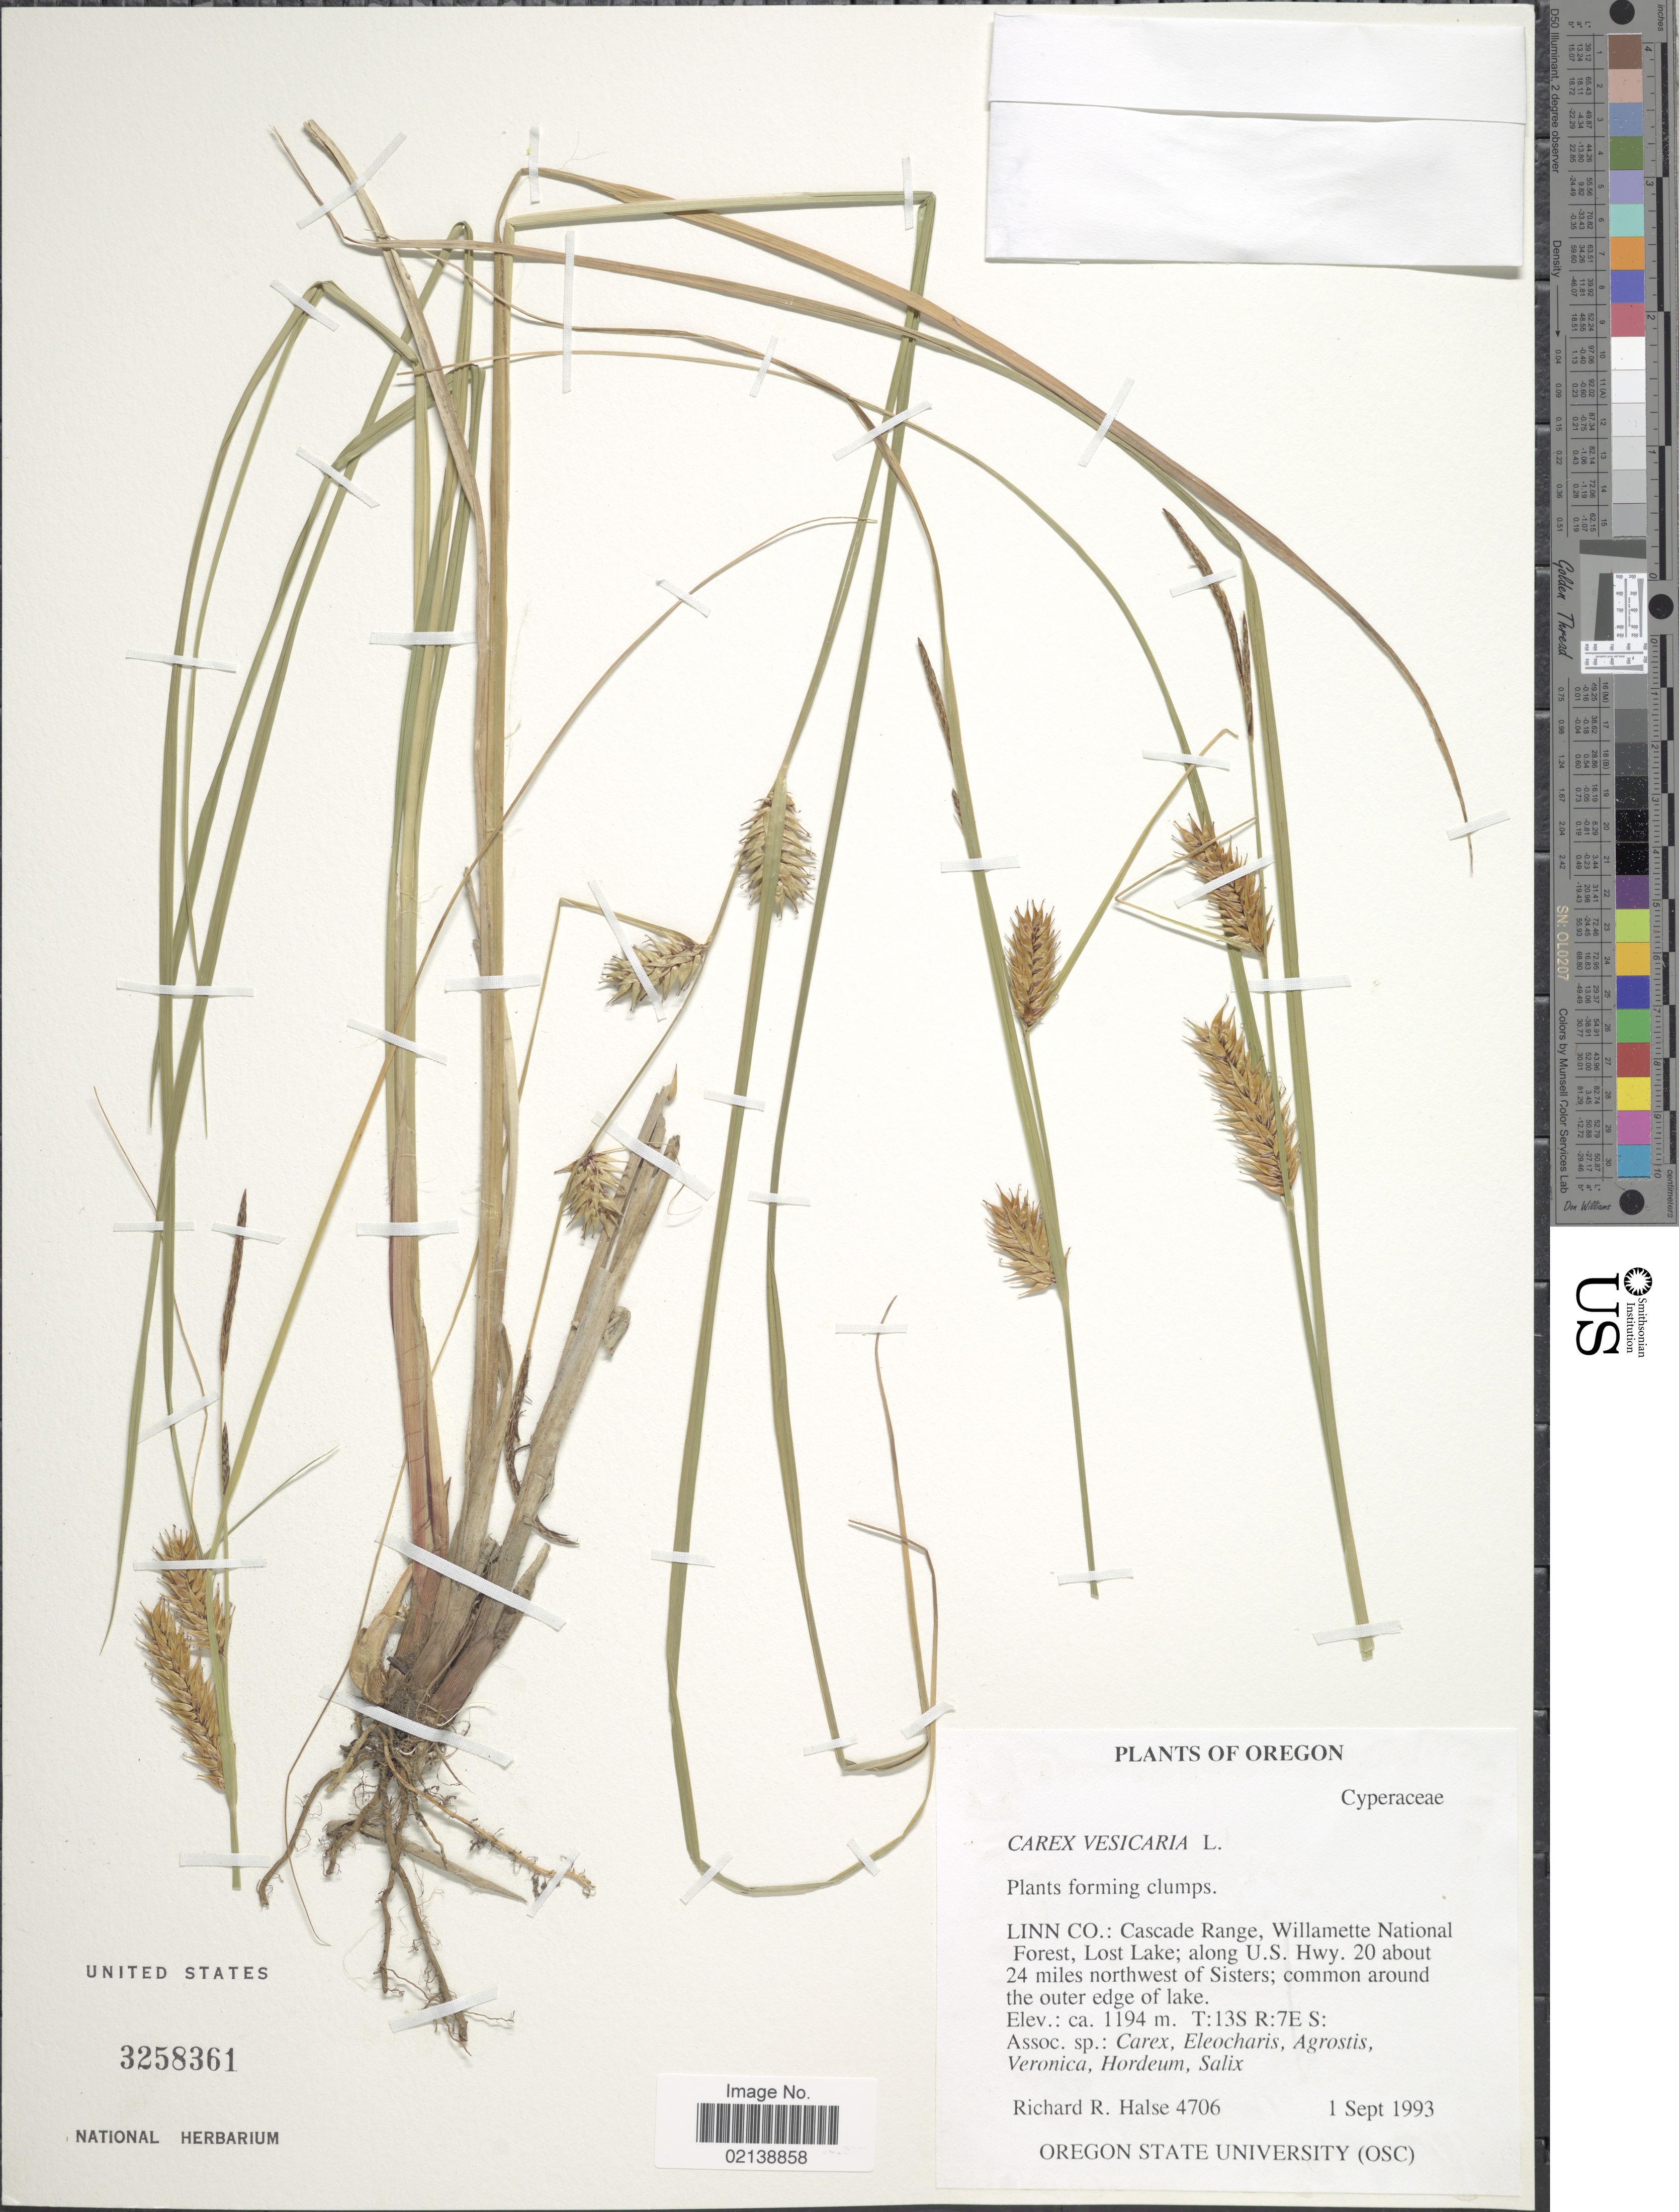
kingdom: Plantae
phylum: Tracheophyta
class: Liliopsida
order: Poales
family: Cyperaceae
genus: Carex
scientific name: Carex vesicaria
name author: L.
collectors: R. Halse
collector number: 4706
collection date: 1993-09-01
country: United States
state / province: Oregon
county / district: Linn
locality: Linn Co.: Cascade Range, Willamette National Forest, Lost Lake; along U.S. Hwy. 20 about 24 miles northwest of Sisters T13S R7ES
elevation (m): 1194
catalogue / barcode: US 3258361